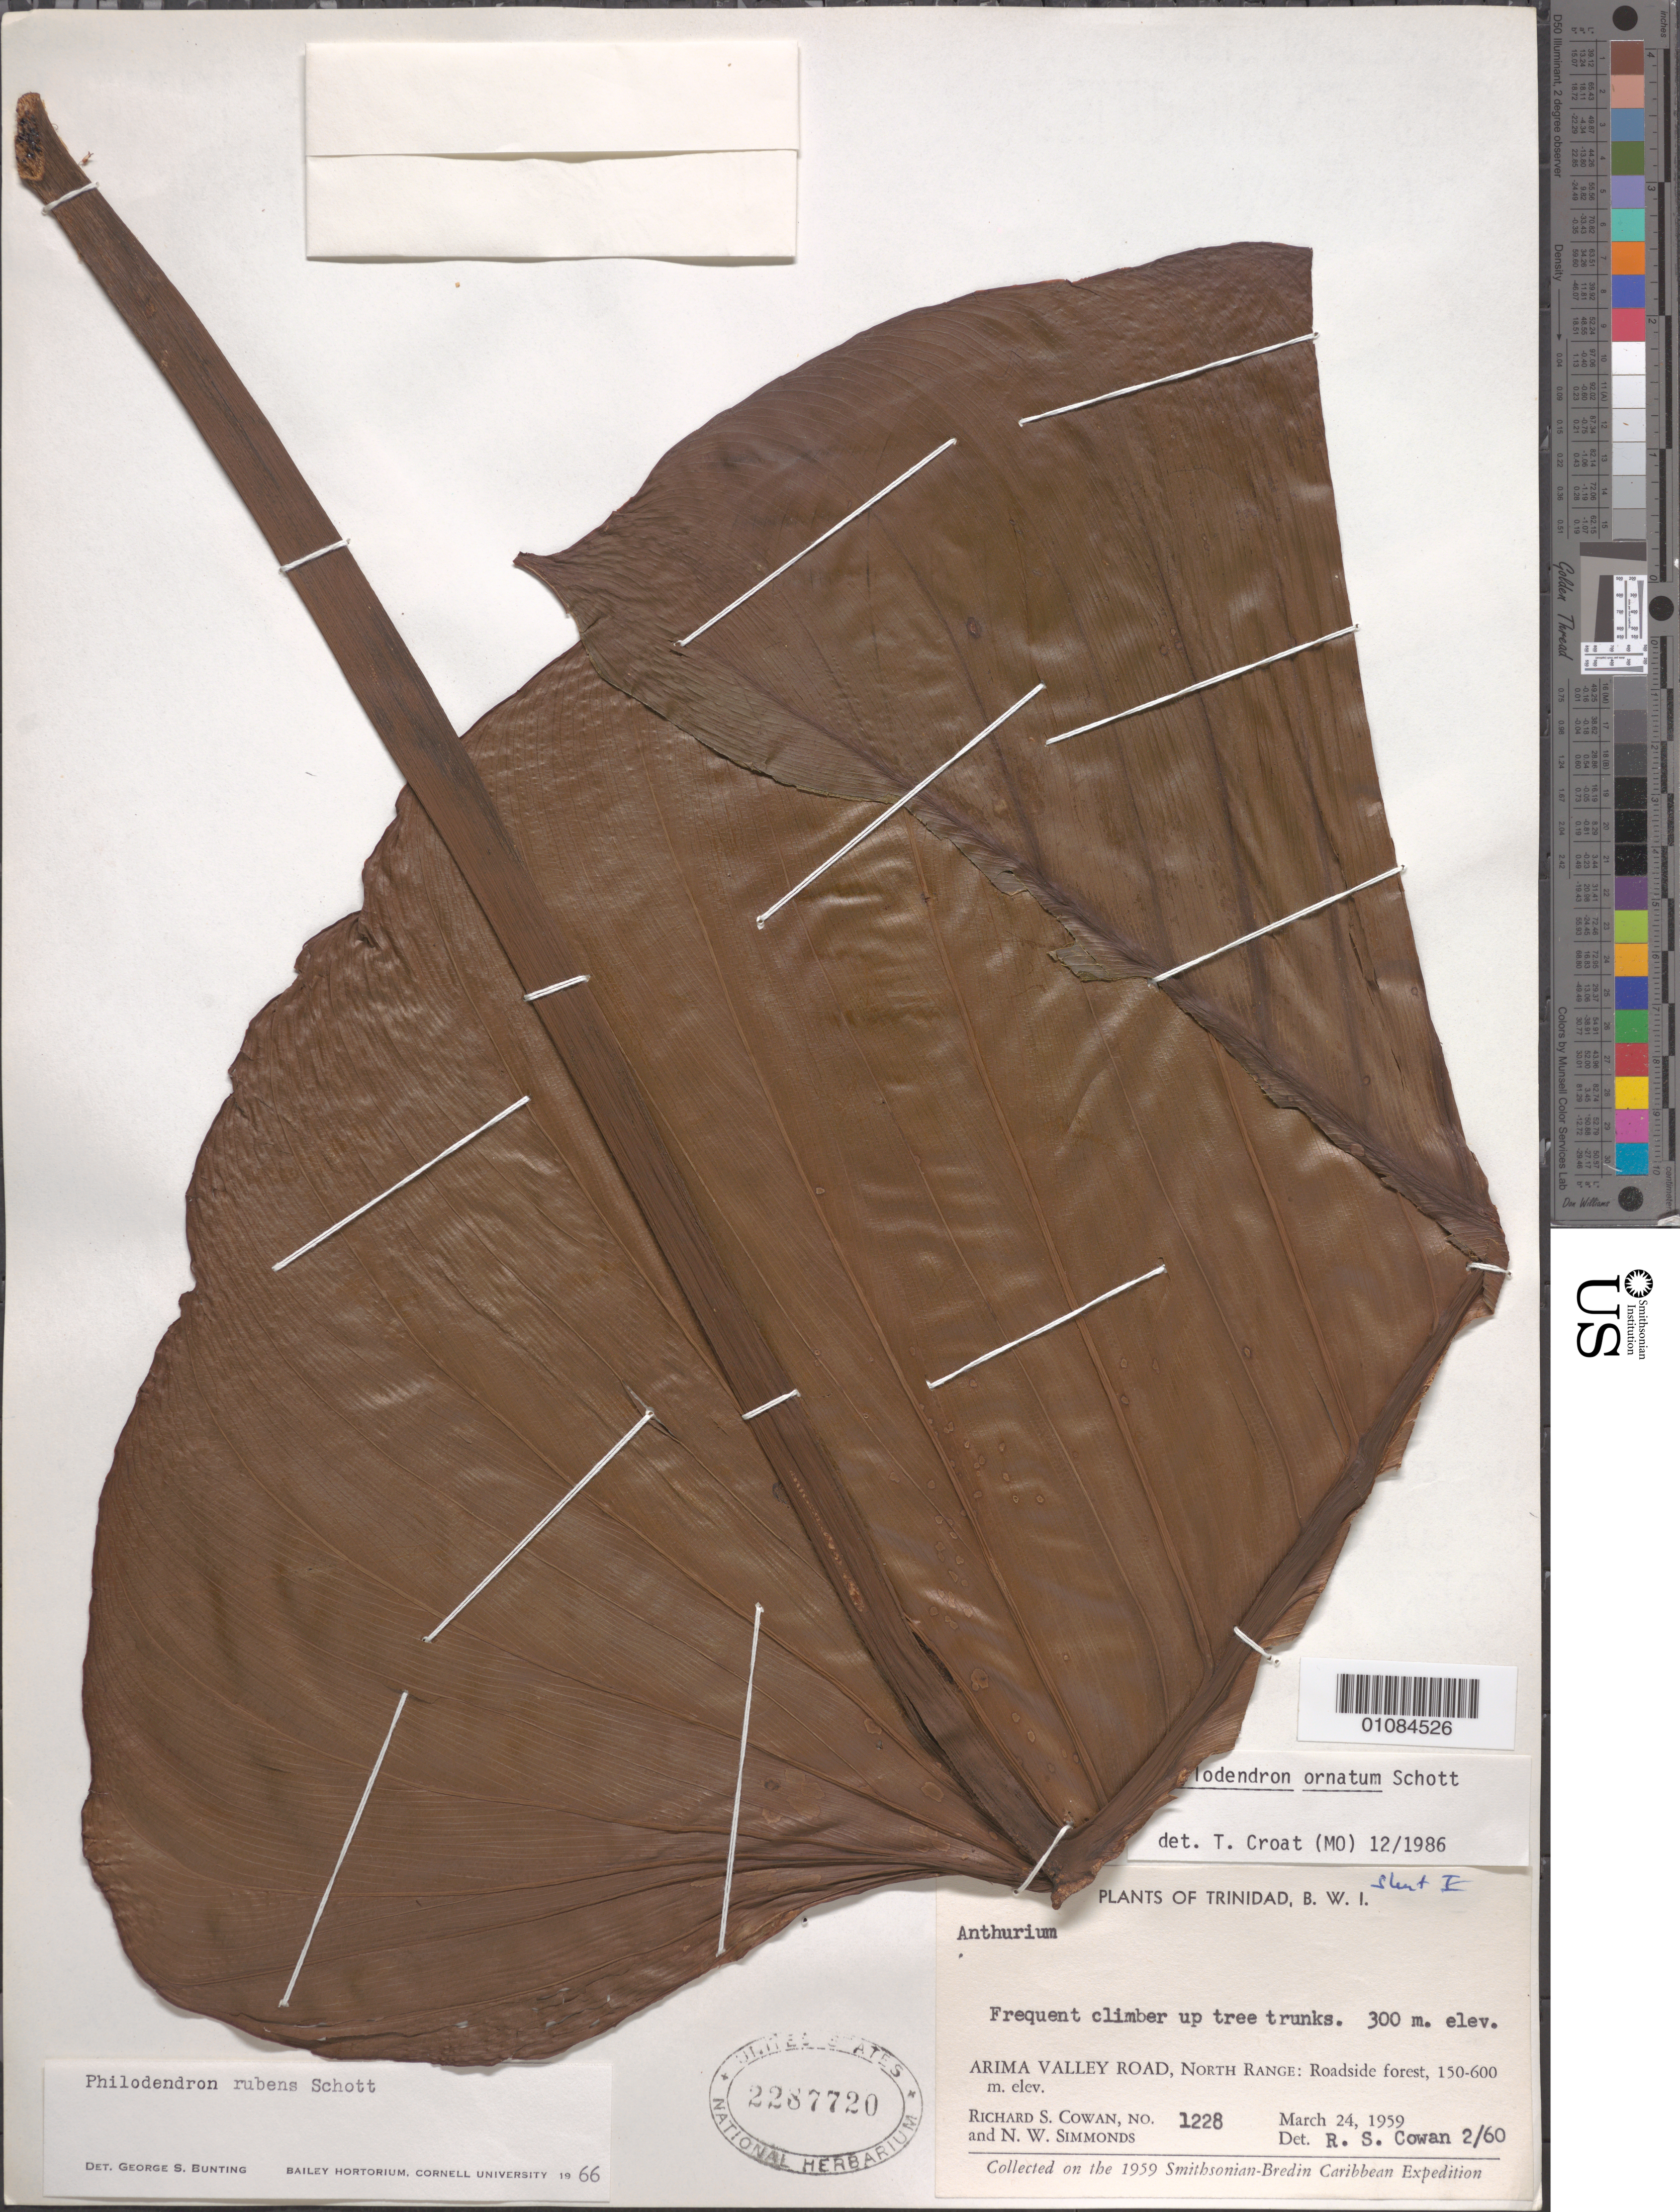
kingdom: Plantae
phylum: Tracheophyta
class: Liliopsida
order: Alismatales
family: Araceae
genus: Philodendron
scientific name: Philodendron ornatum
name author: Schott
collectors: R. S. Cowan & N. W. Simmonds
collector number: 1228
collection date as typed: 24 Mar 1959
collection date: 1959-03-24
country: Trinidad and Tobago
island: Trinidad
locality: Arima Valley Road, North Range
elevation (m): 300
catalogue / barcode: US 2287720